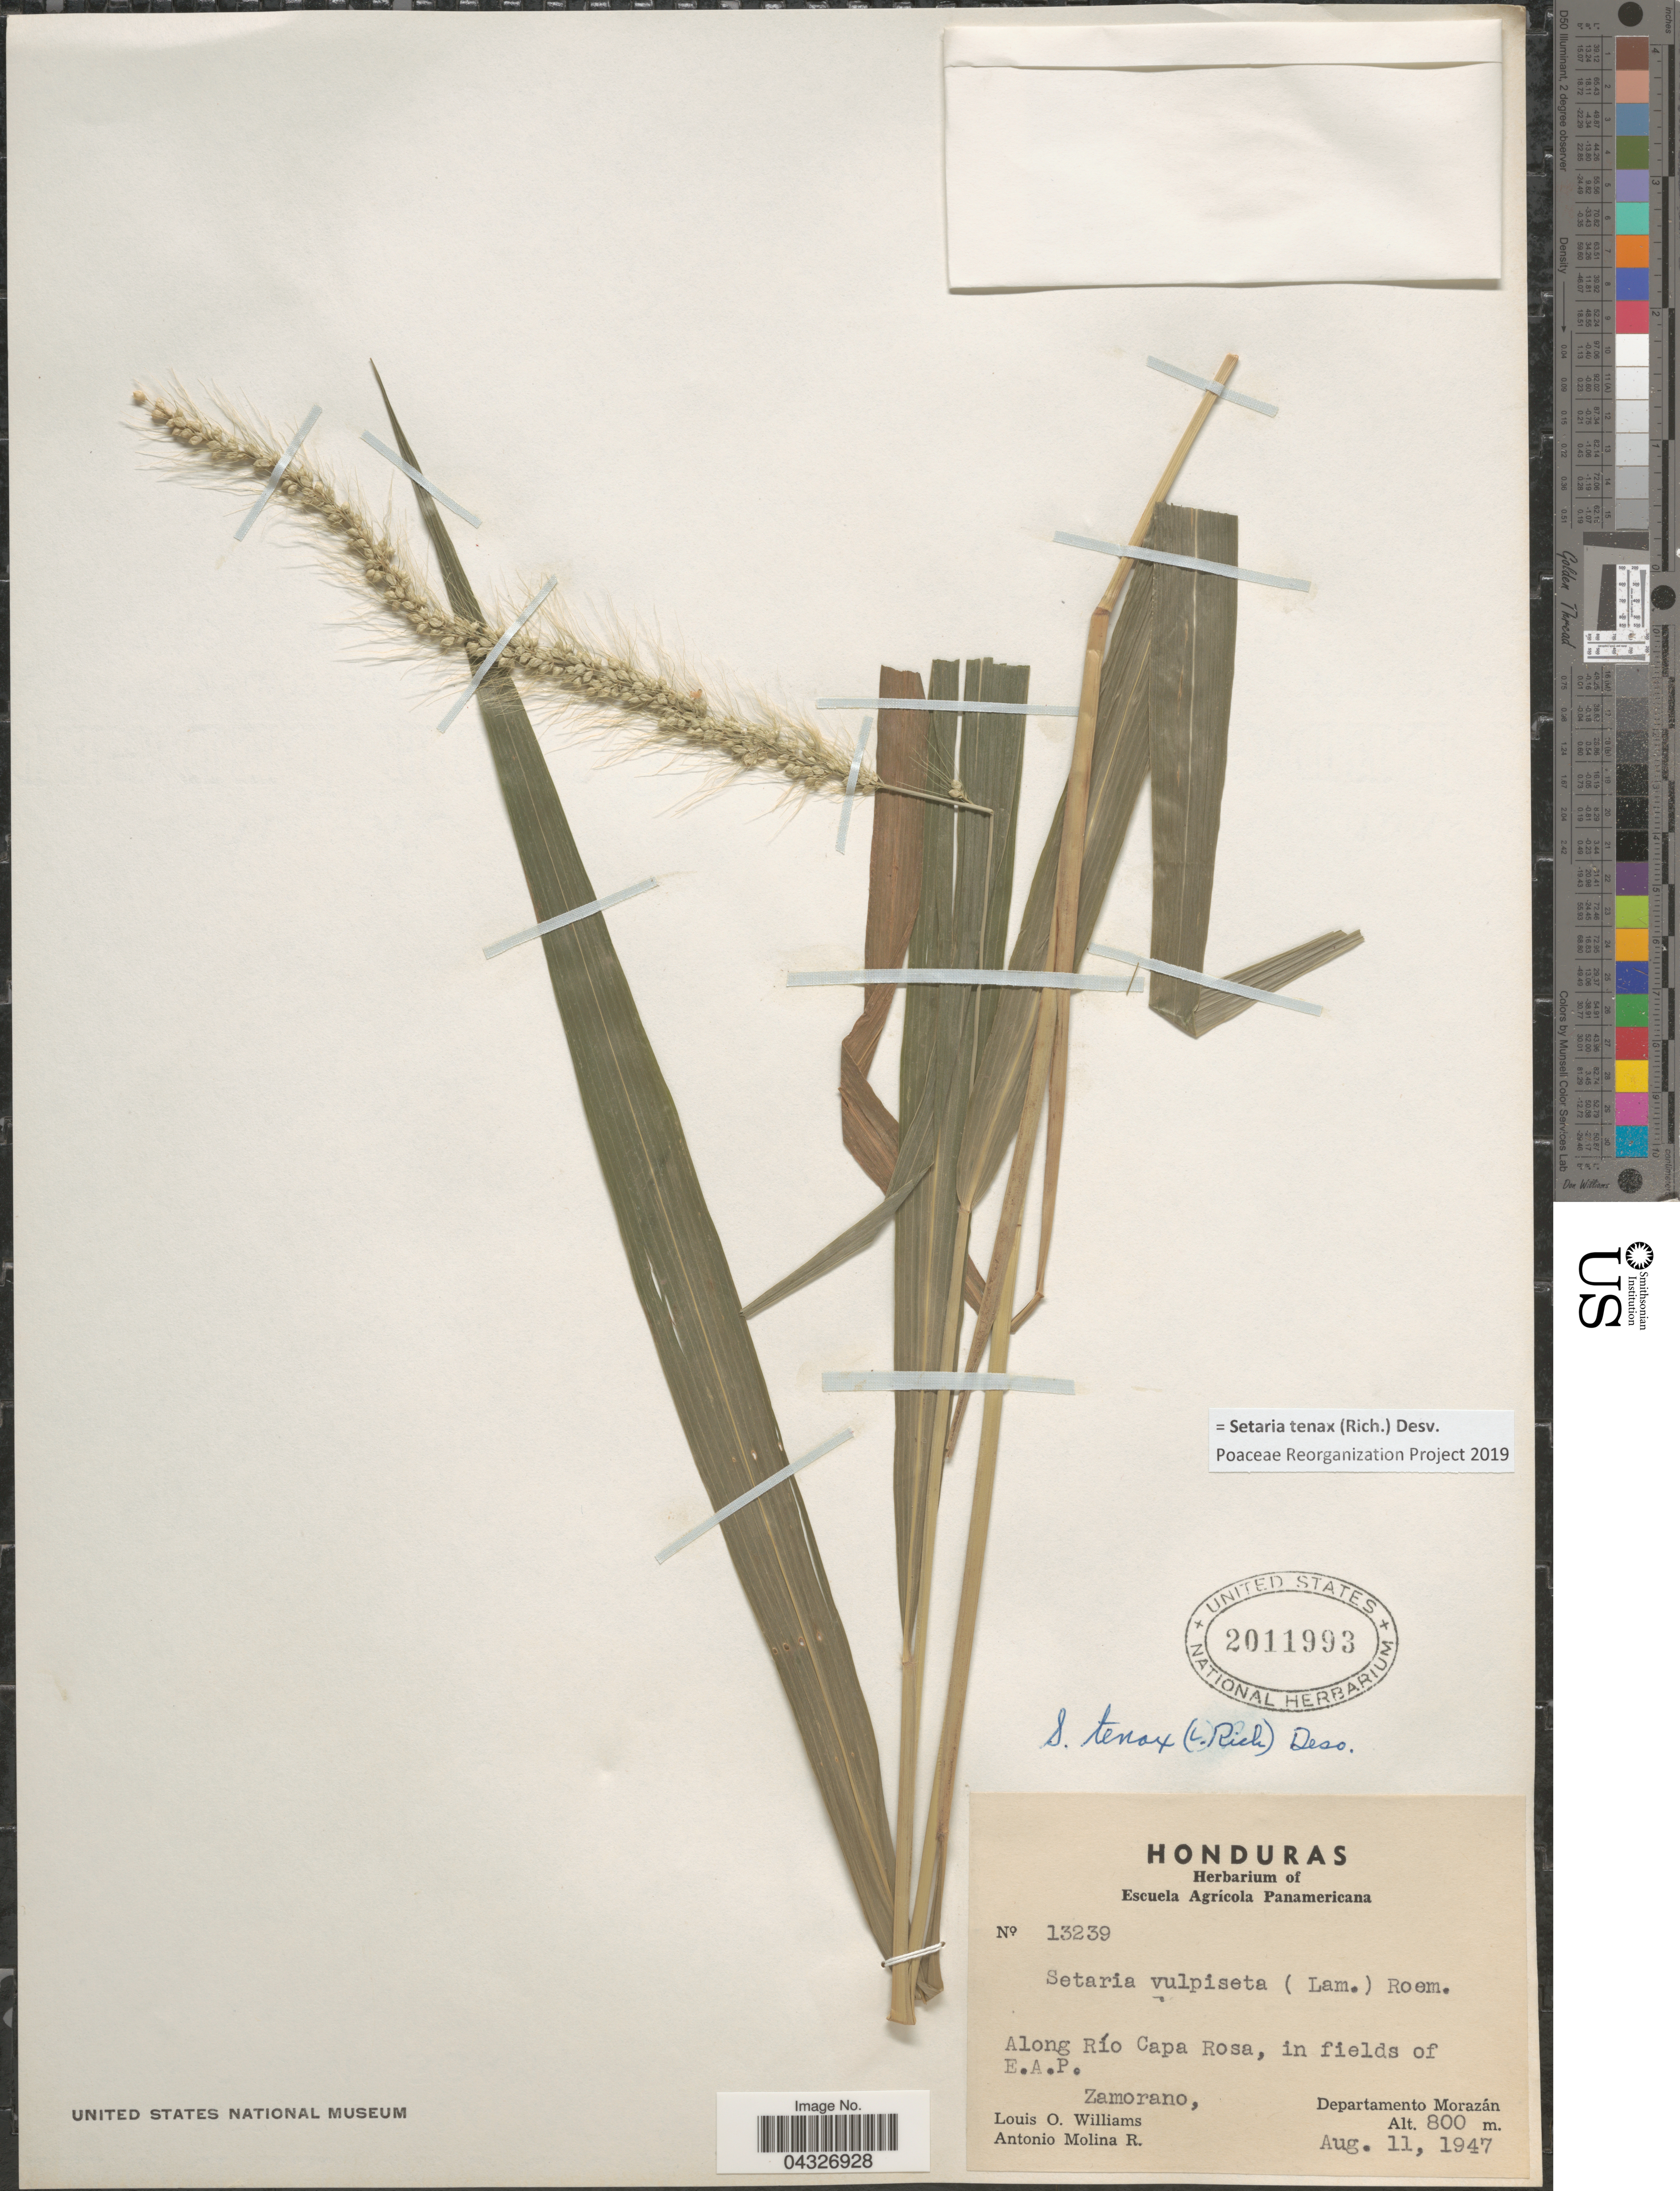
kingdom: Plantae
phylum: Tracheophyta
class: Liliopsida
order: Poales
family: Poaceae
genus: Setaria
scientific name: Setaria tenax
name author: (Rich.) Desv.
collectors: L. O. Williams & A. Molina R.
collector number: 13239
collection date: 1947-08-11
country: Honduras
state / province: Fco. Morazán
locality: Along Río Capa rosa, in fields of E.A.P. Zamorano, Departamento Morazán.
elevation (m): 800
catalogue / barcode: US 2011993